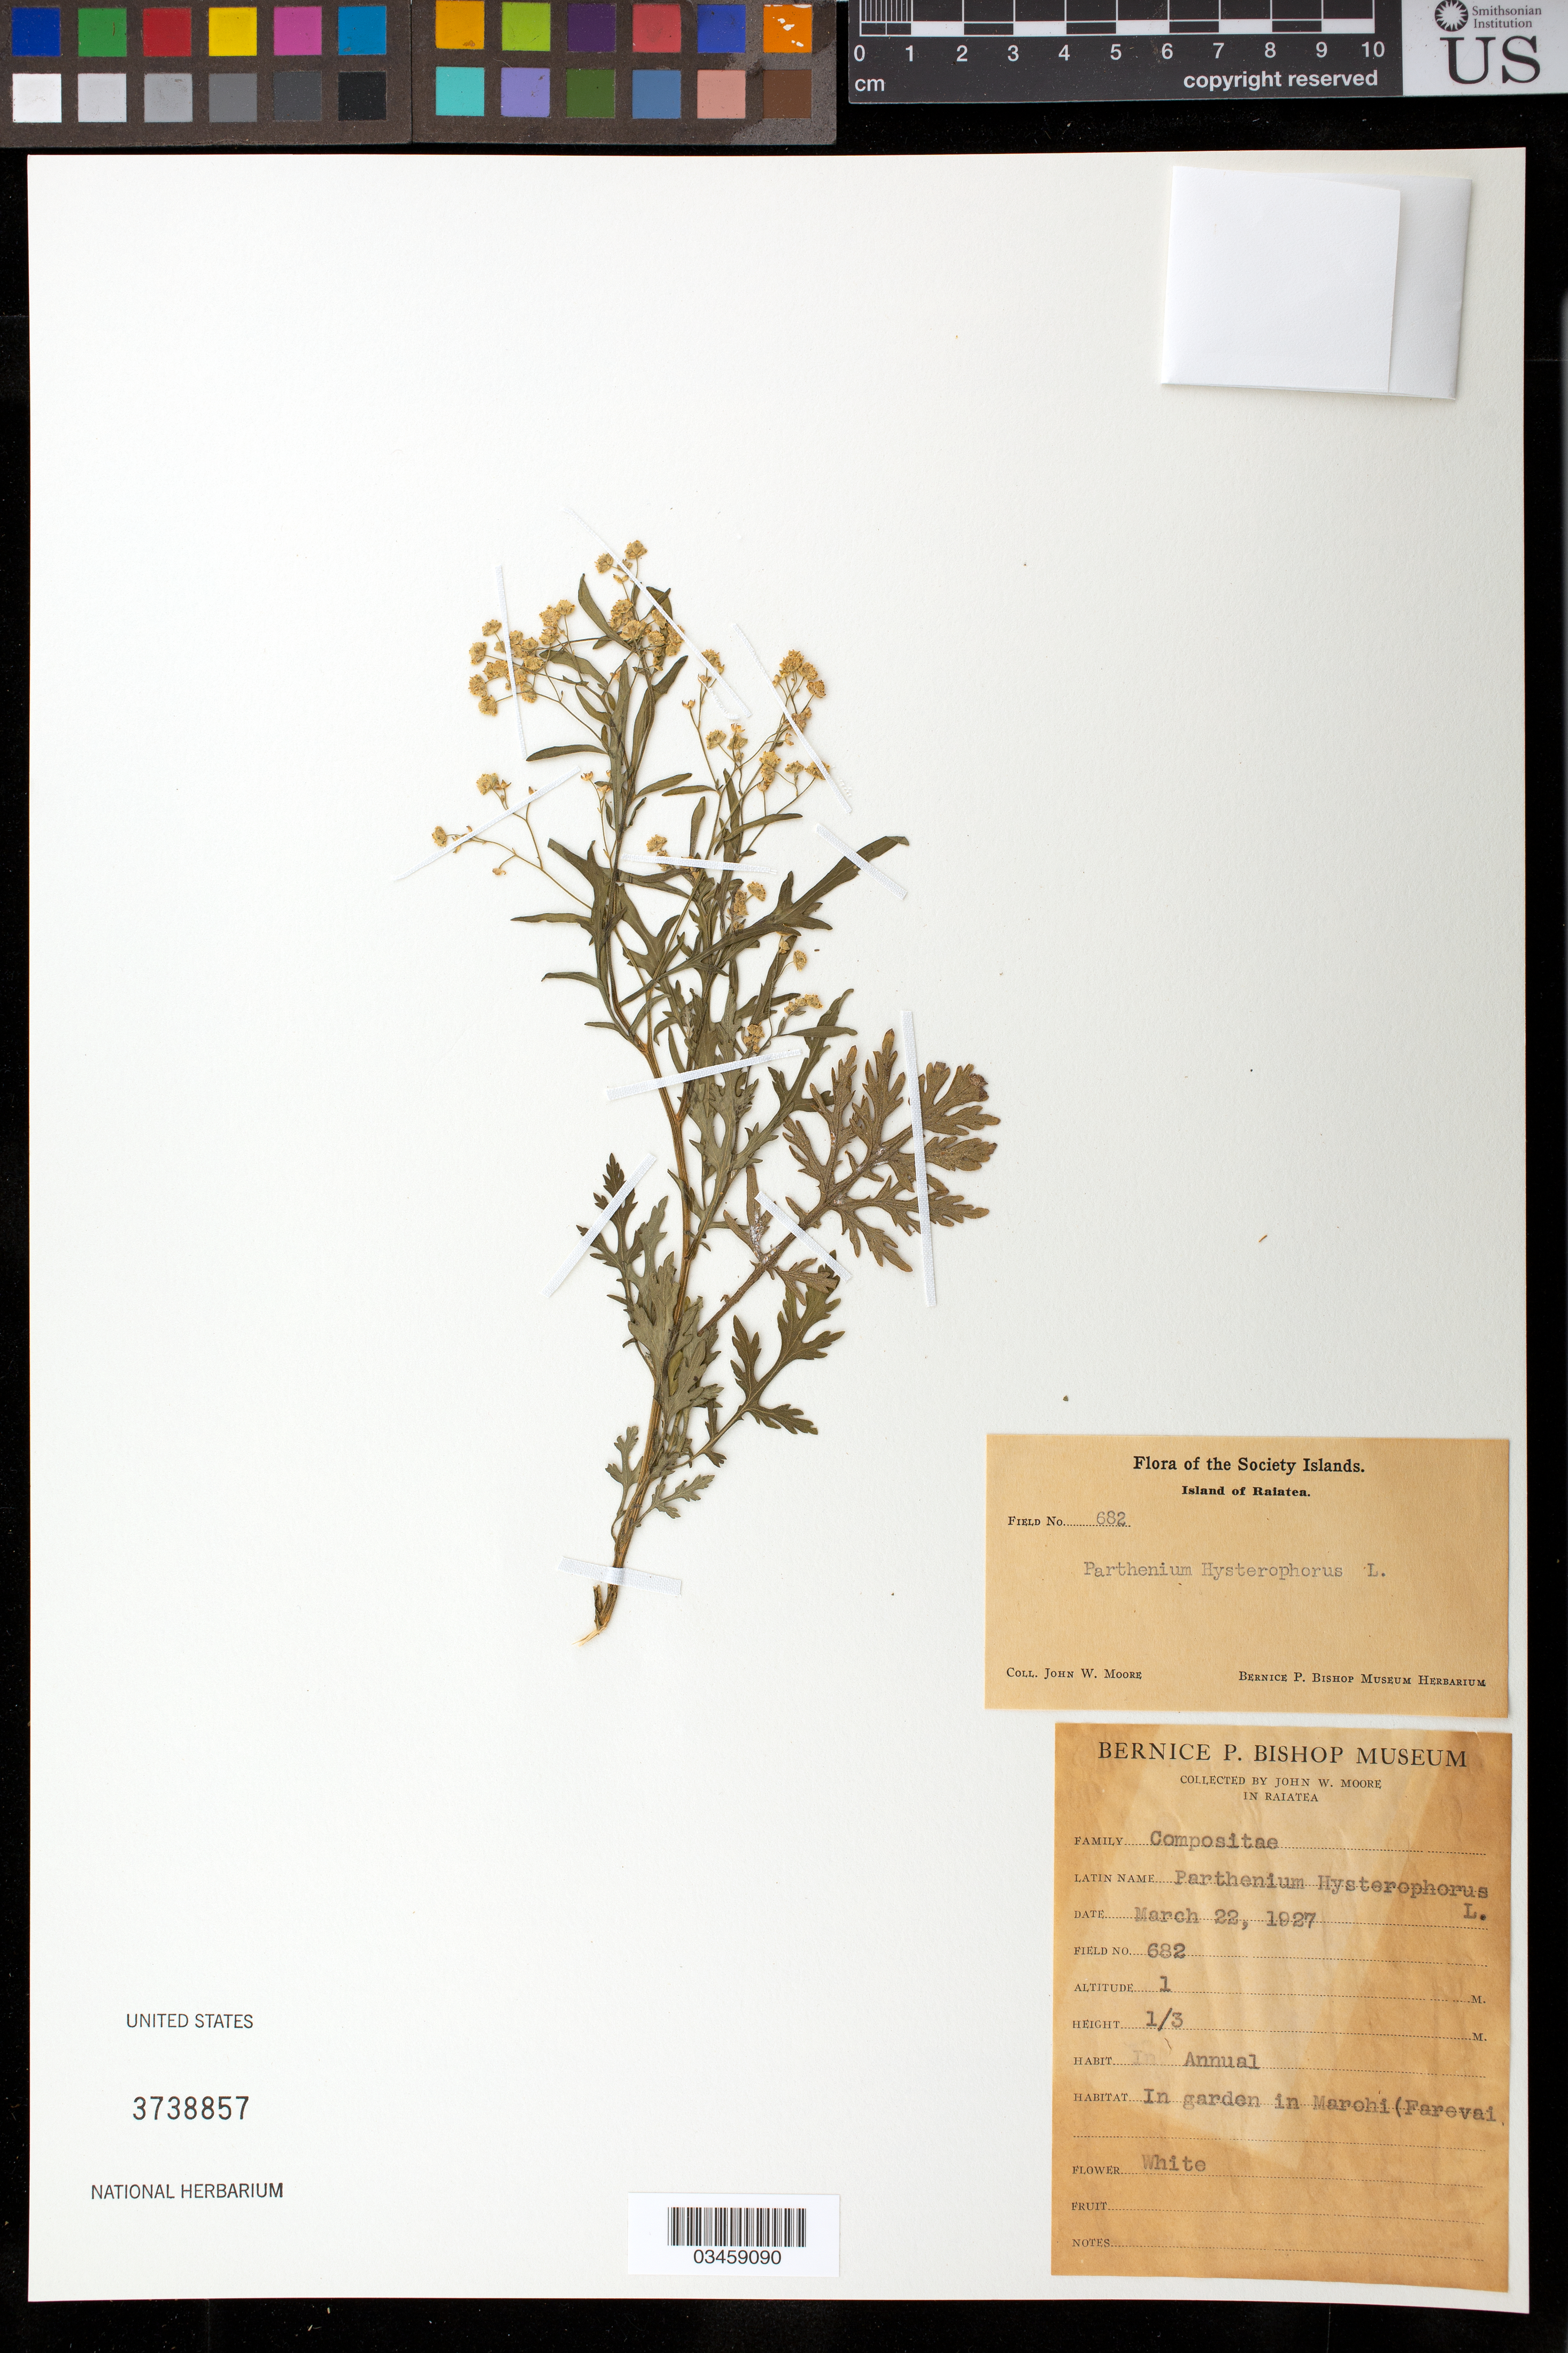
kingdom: Plantae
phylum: Tracheophyta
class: Magnoliopsida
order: Asterales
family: Asteraceae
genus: Parthenium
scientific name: Parthenium hysterophorus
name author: L.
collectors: J. Moore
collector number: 682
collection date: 1927-03-22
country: French Polynesia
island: Raiatea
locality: In garden in Marohi(Farevai)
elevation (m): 1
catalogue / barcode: US 3738857